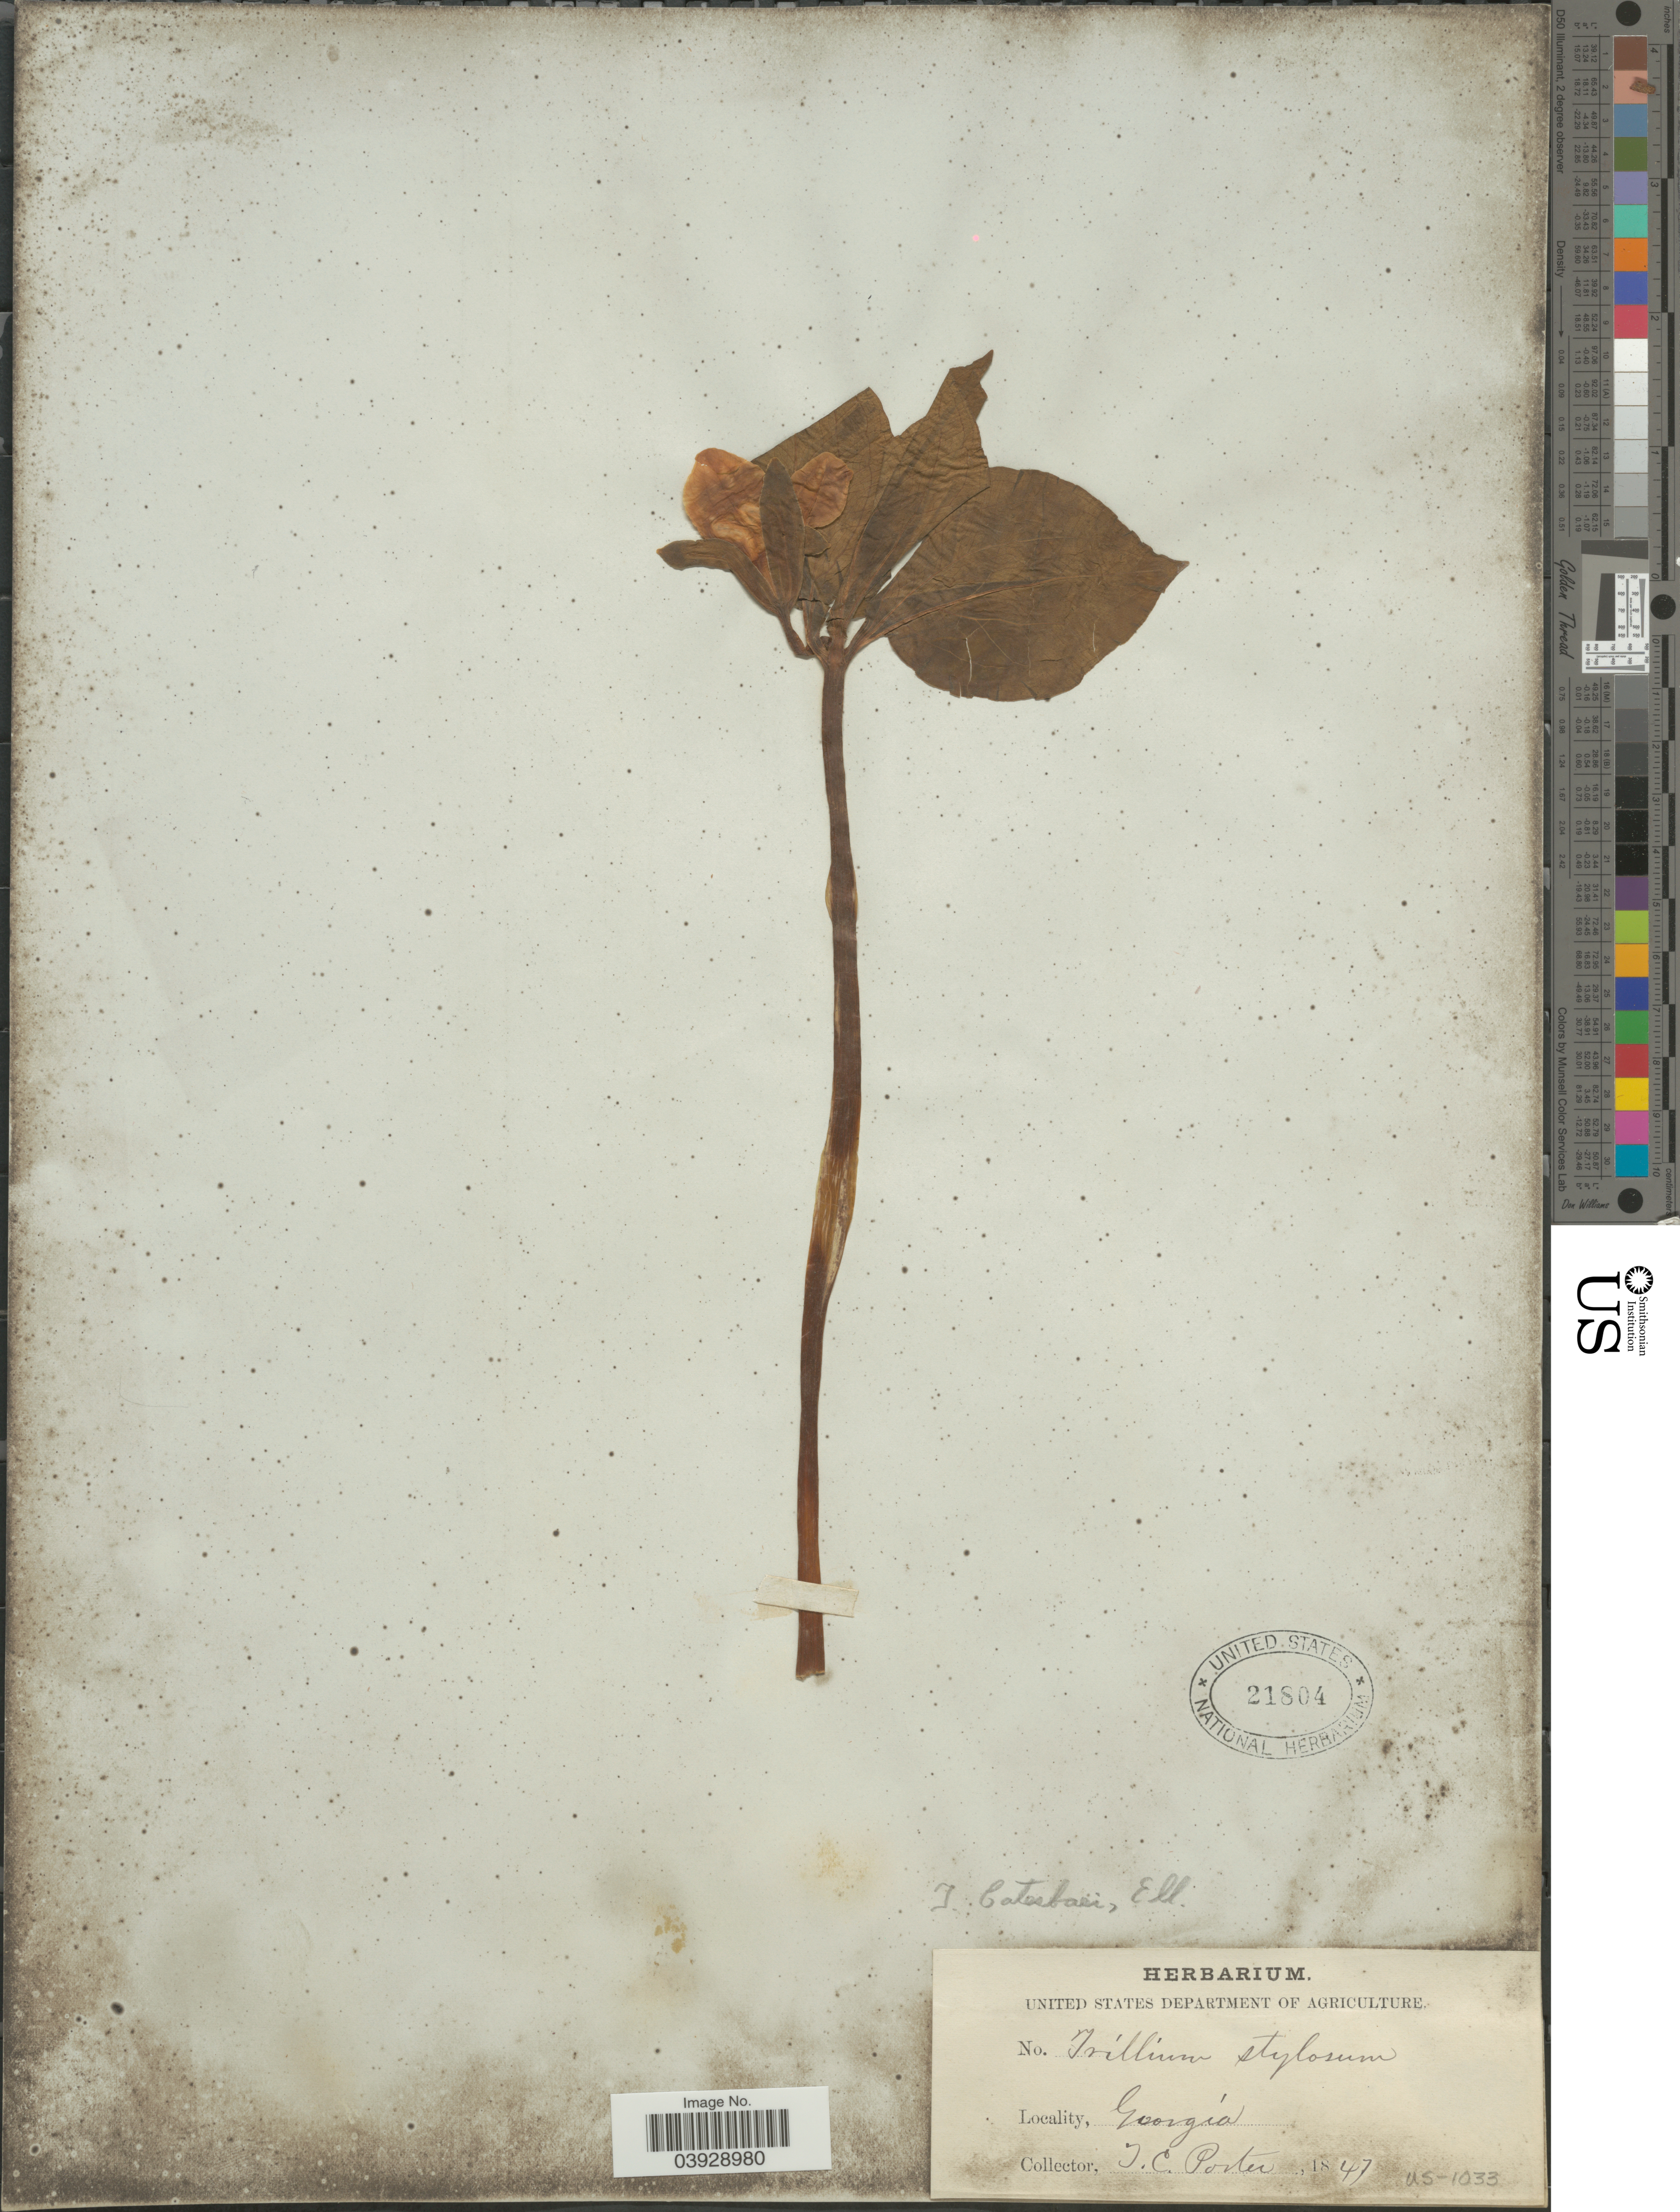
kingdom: Plantae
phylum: Tracheophyta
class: Liliopsida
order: Liliales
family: Melanthiaceae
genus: Trillium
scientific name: Trillium catesbaei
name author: Elliott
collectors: T. Porter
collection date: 1847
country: United States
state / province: Georgia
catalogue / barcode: US 21804